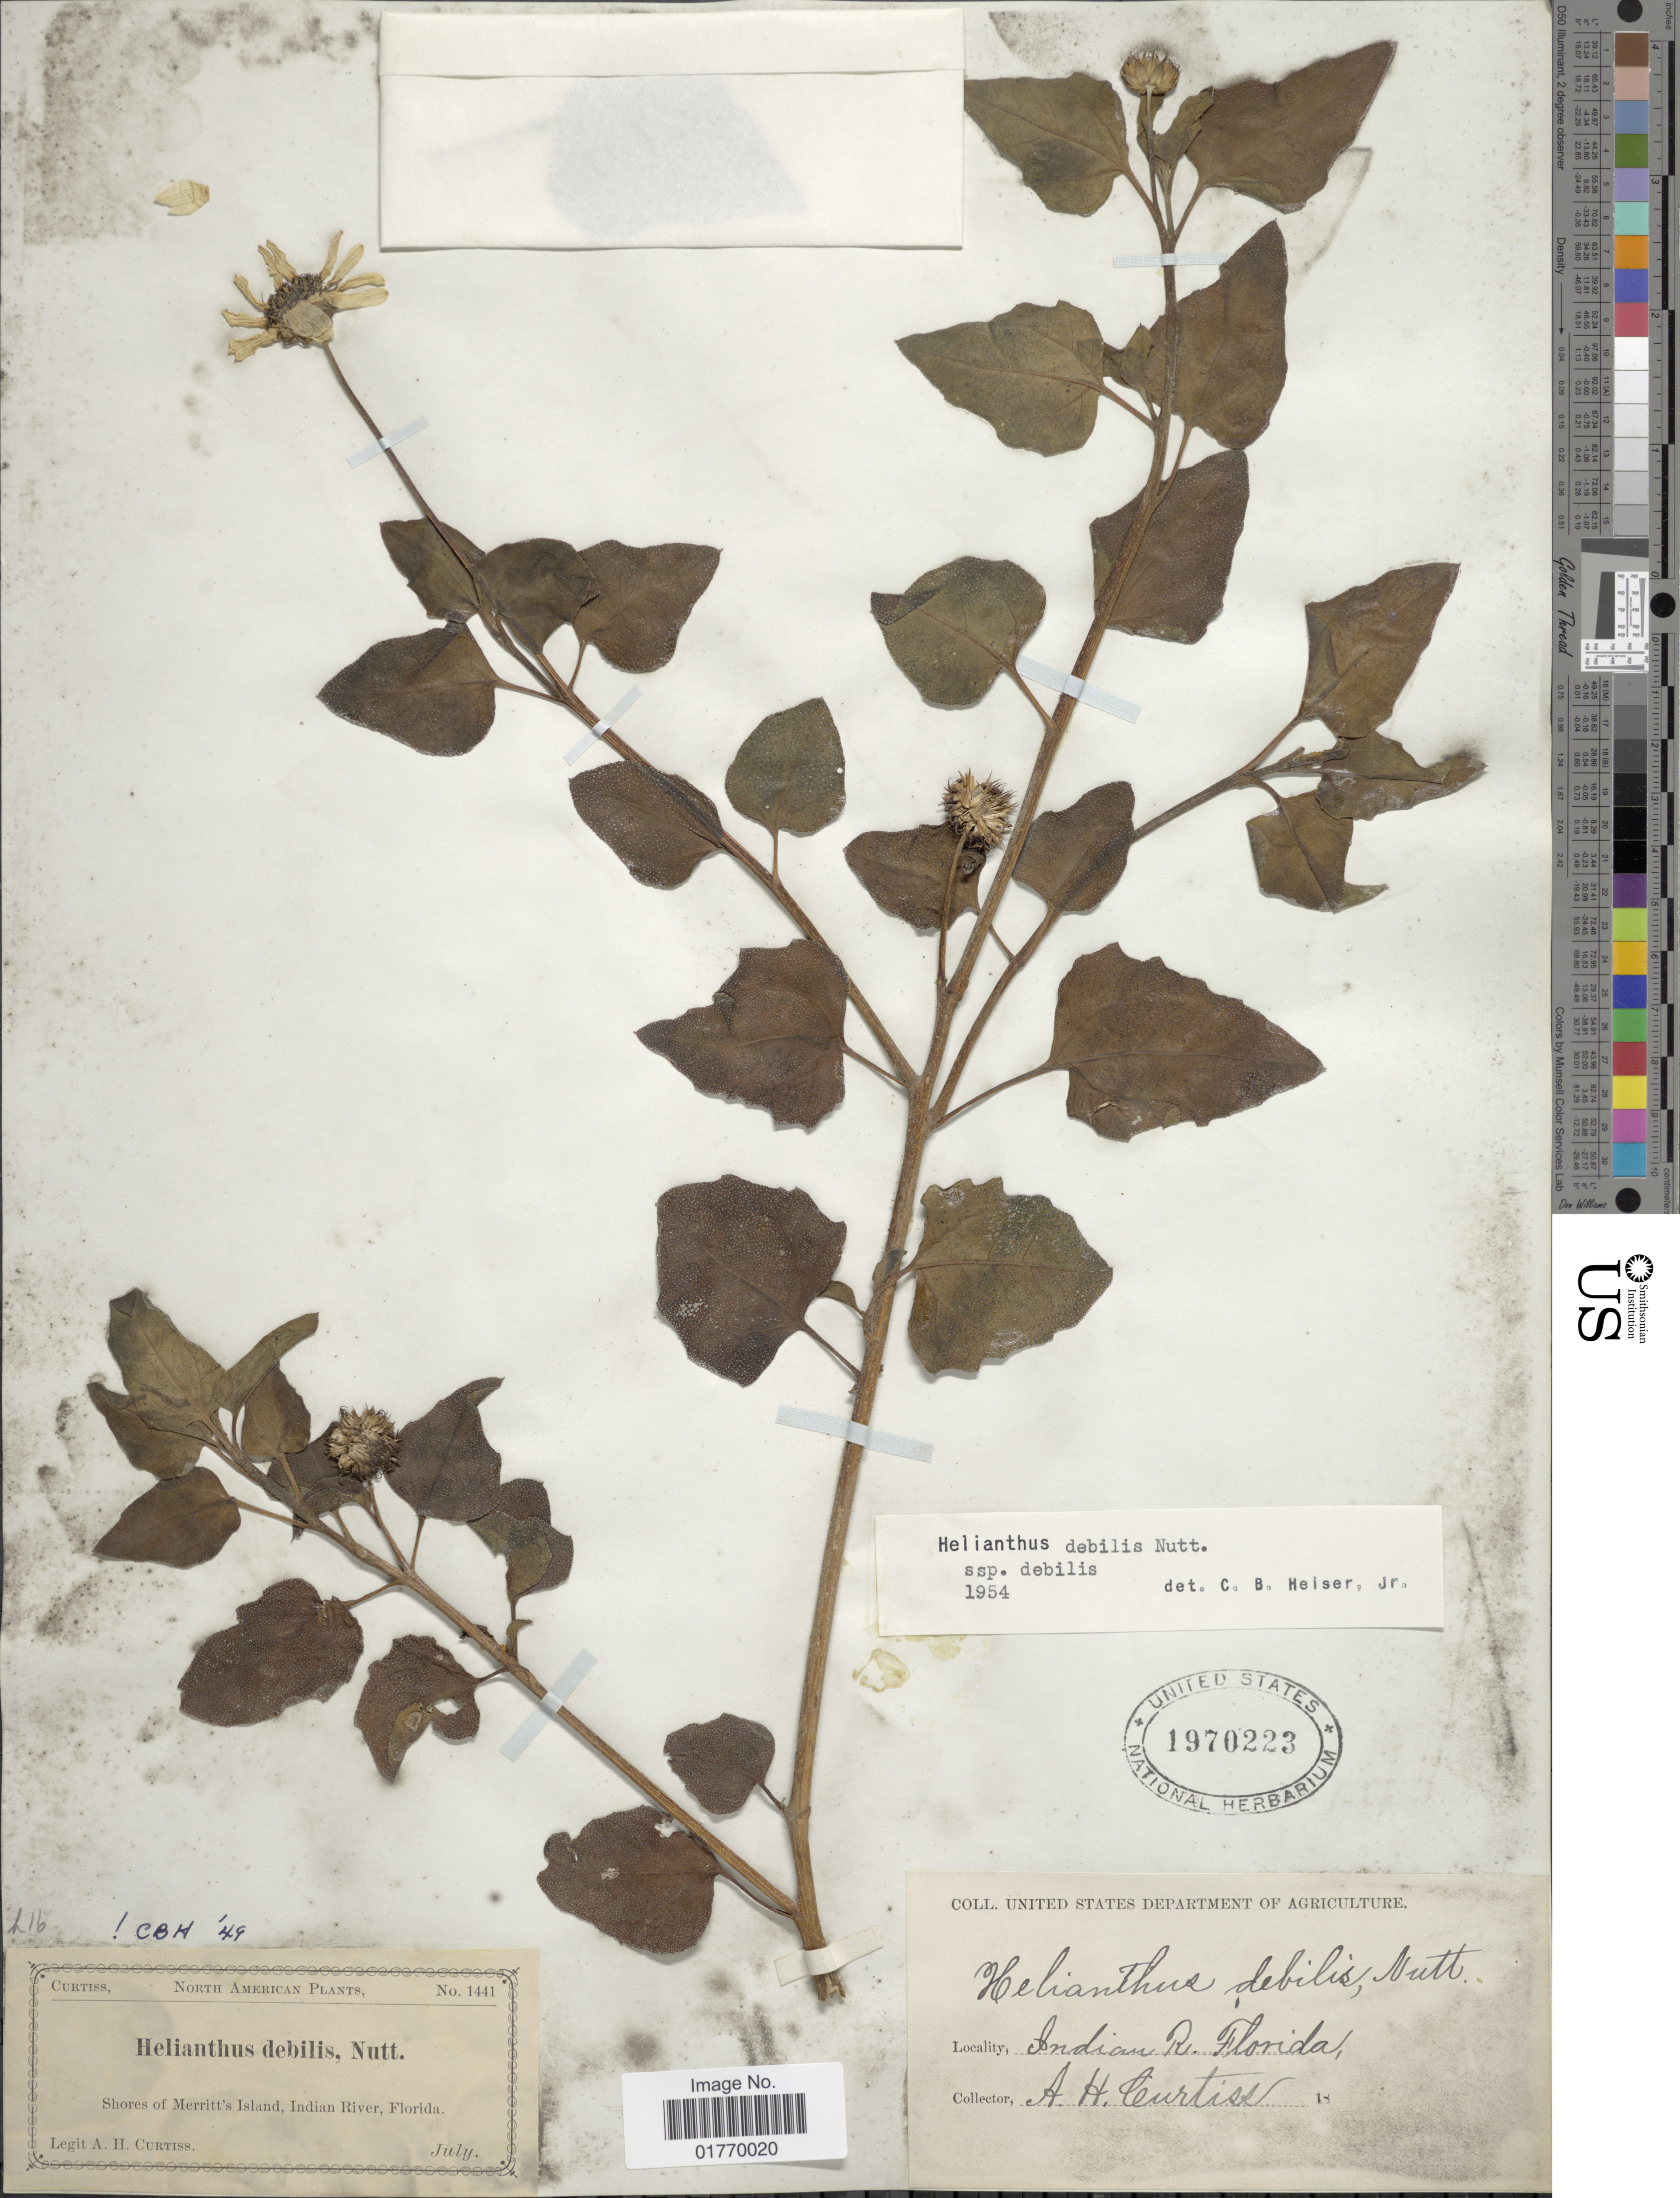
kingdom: Plantae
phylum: Tracheophyta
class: Magnoliopsida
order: Asterales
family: Asteraceae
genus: Helianthus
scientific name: Helianthus debilis subsp. debilis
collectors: A. H. Curtiss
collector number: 1441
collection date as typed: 18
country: United States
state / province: Florida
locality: Shores of Merritt's Island, Indian River, Florida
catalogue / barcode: US 1970223